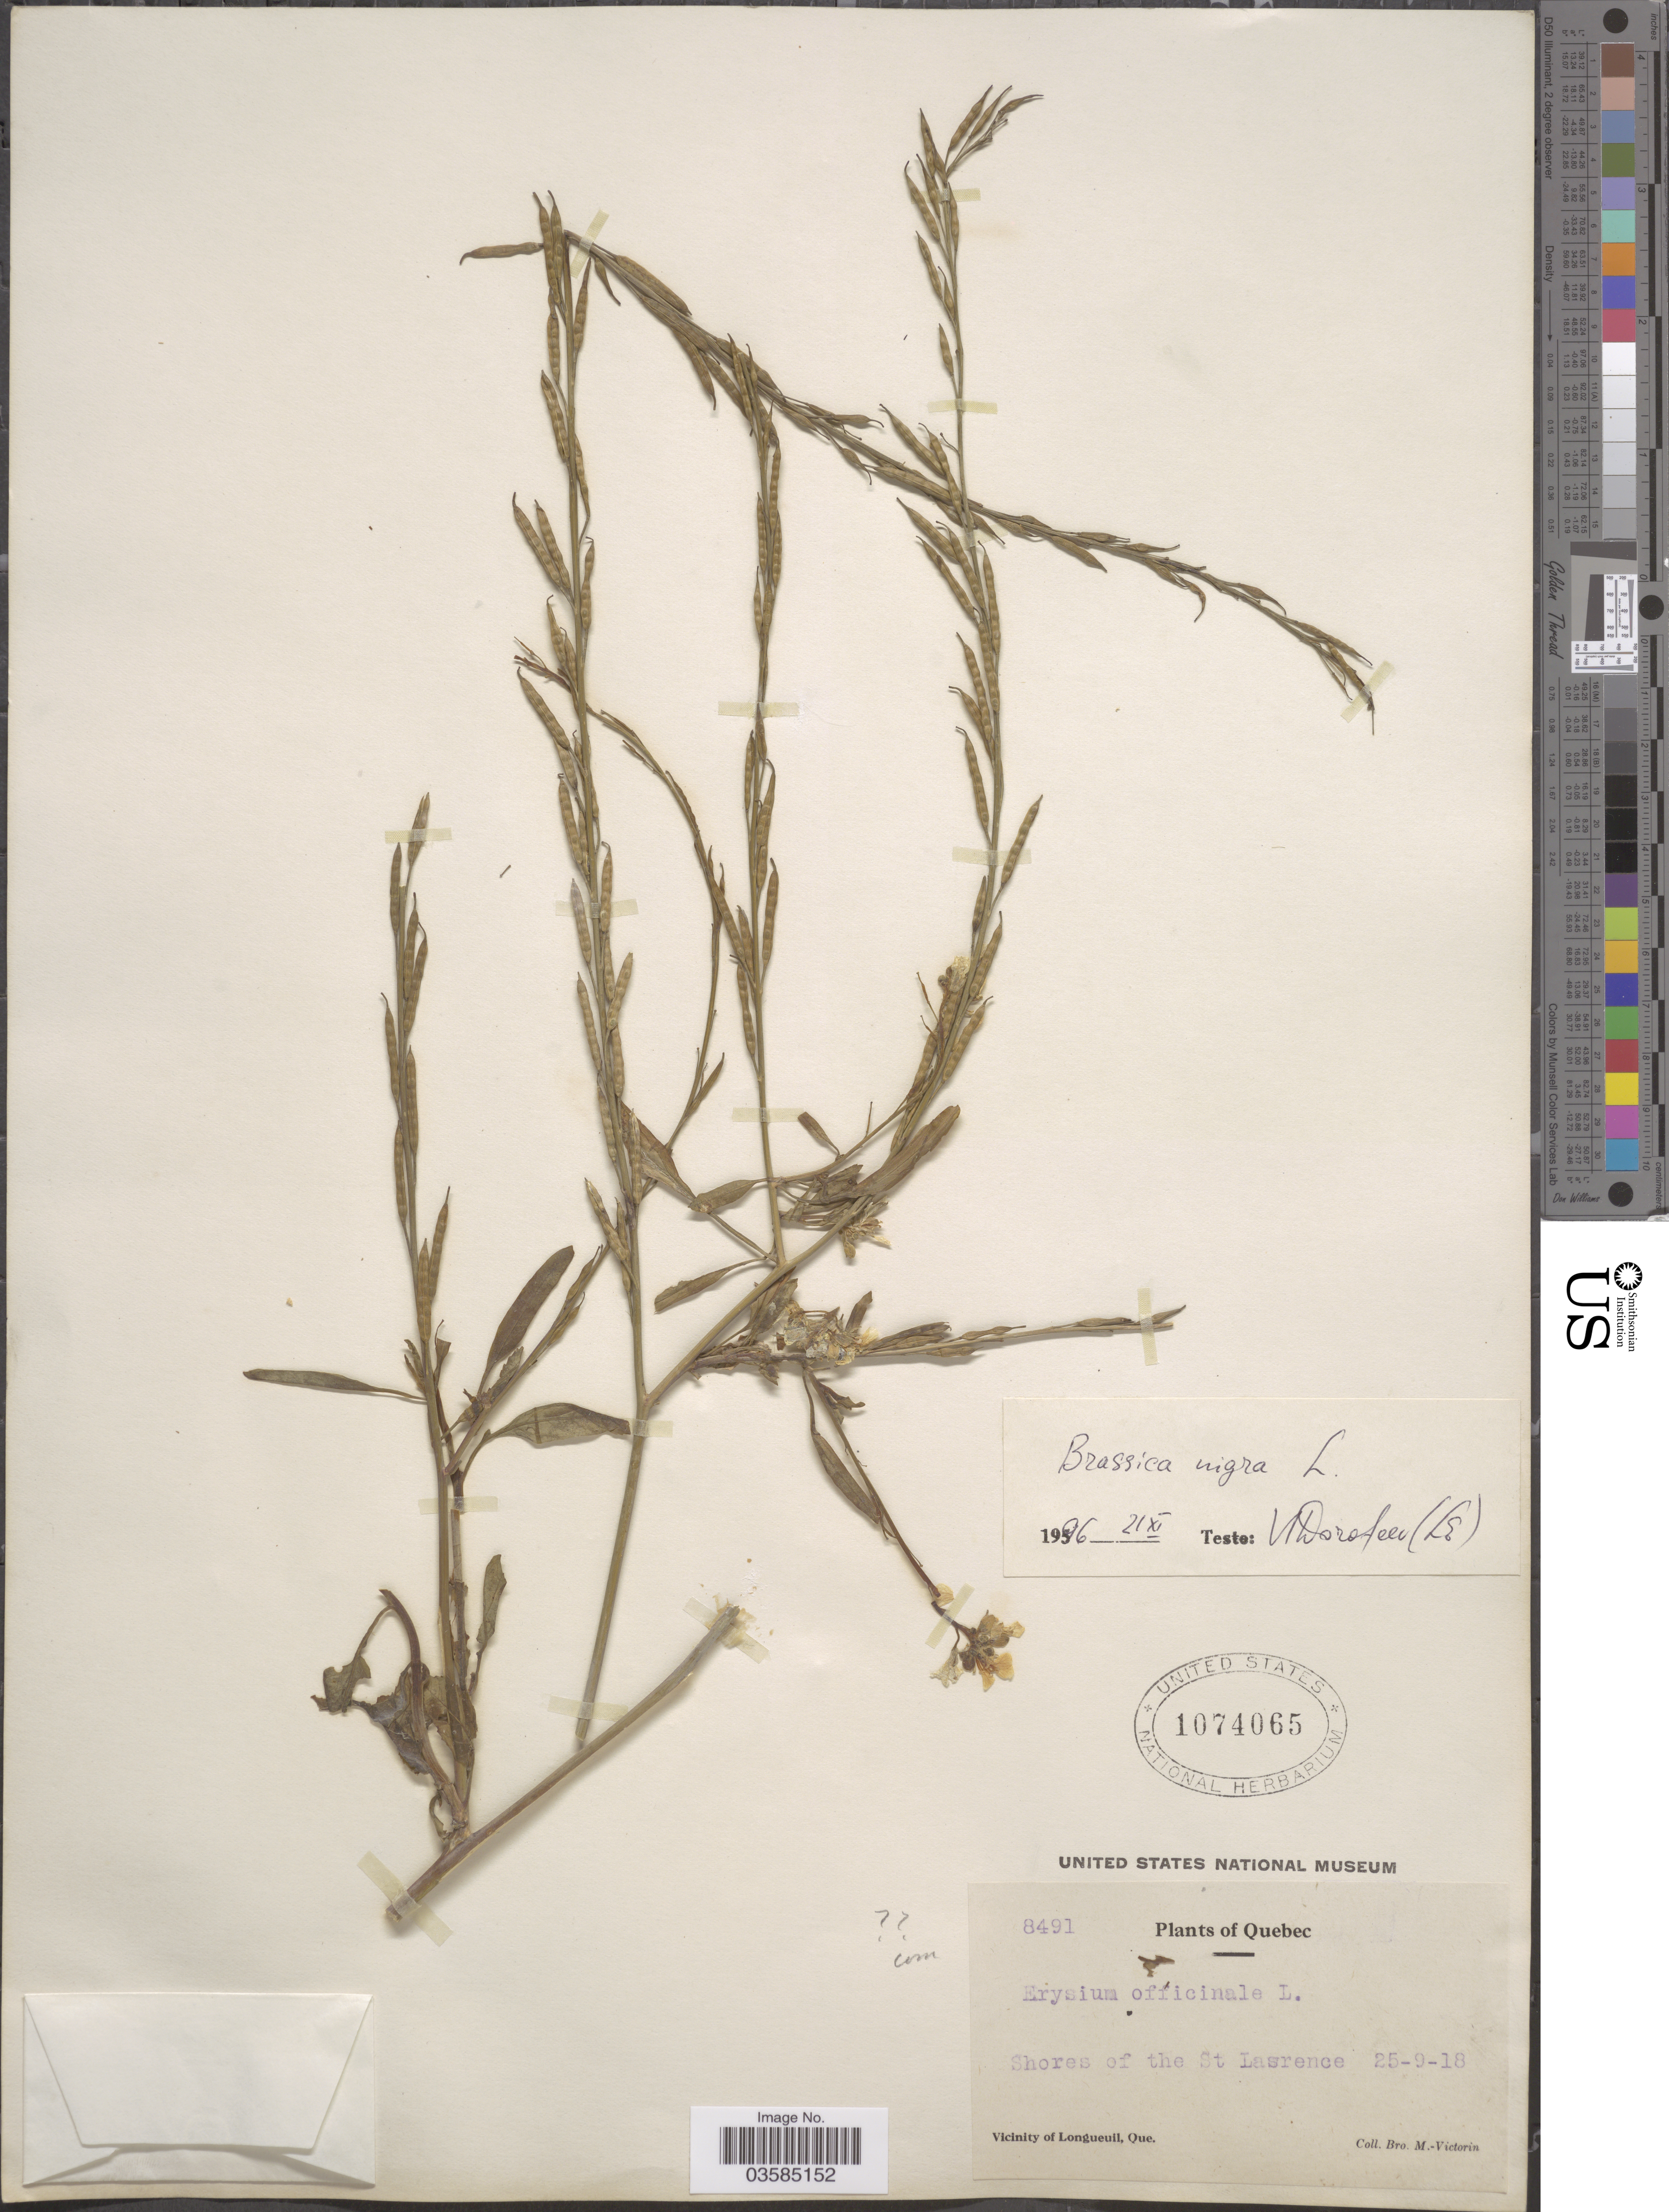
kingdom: Plantae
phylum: Tracheophyta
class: Magnoliopsida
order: Brassicales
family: Brassicaceae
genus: Brassica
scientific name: Brassica nigra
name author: (L.) W.D.J. Koch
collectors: Fr. Marie-Victorin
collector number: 8491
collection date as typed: Transcribed d/m/y: 25/9/18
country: Canada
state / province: Quebec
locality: Shores of the St. Lasrence. Vicinity of Longueuil.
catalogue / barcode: US 1074065